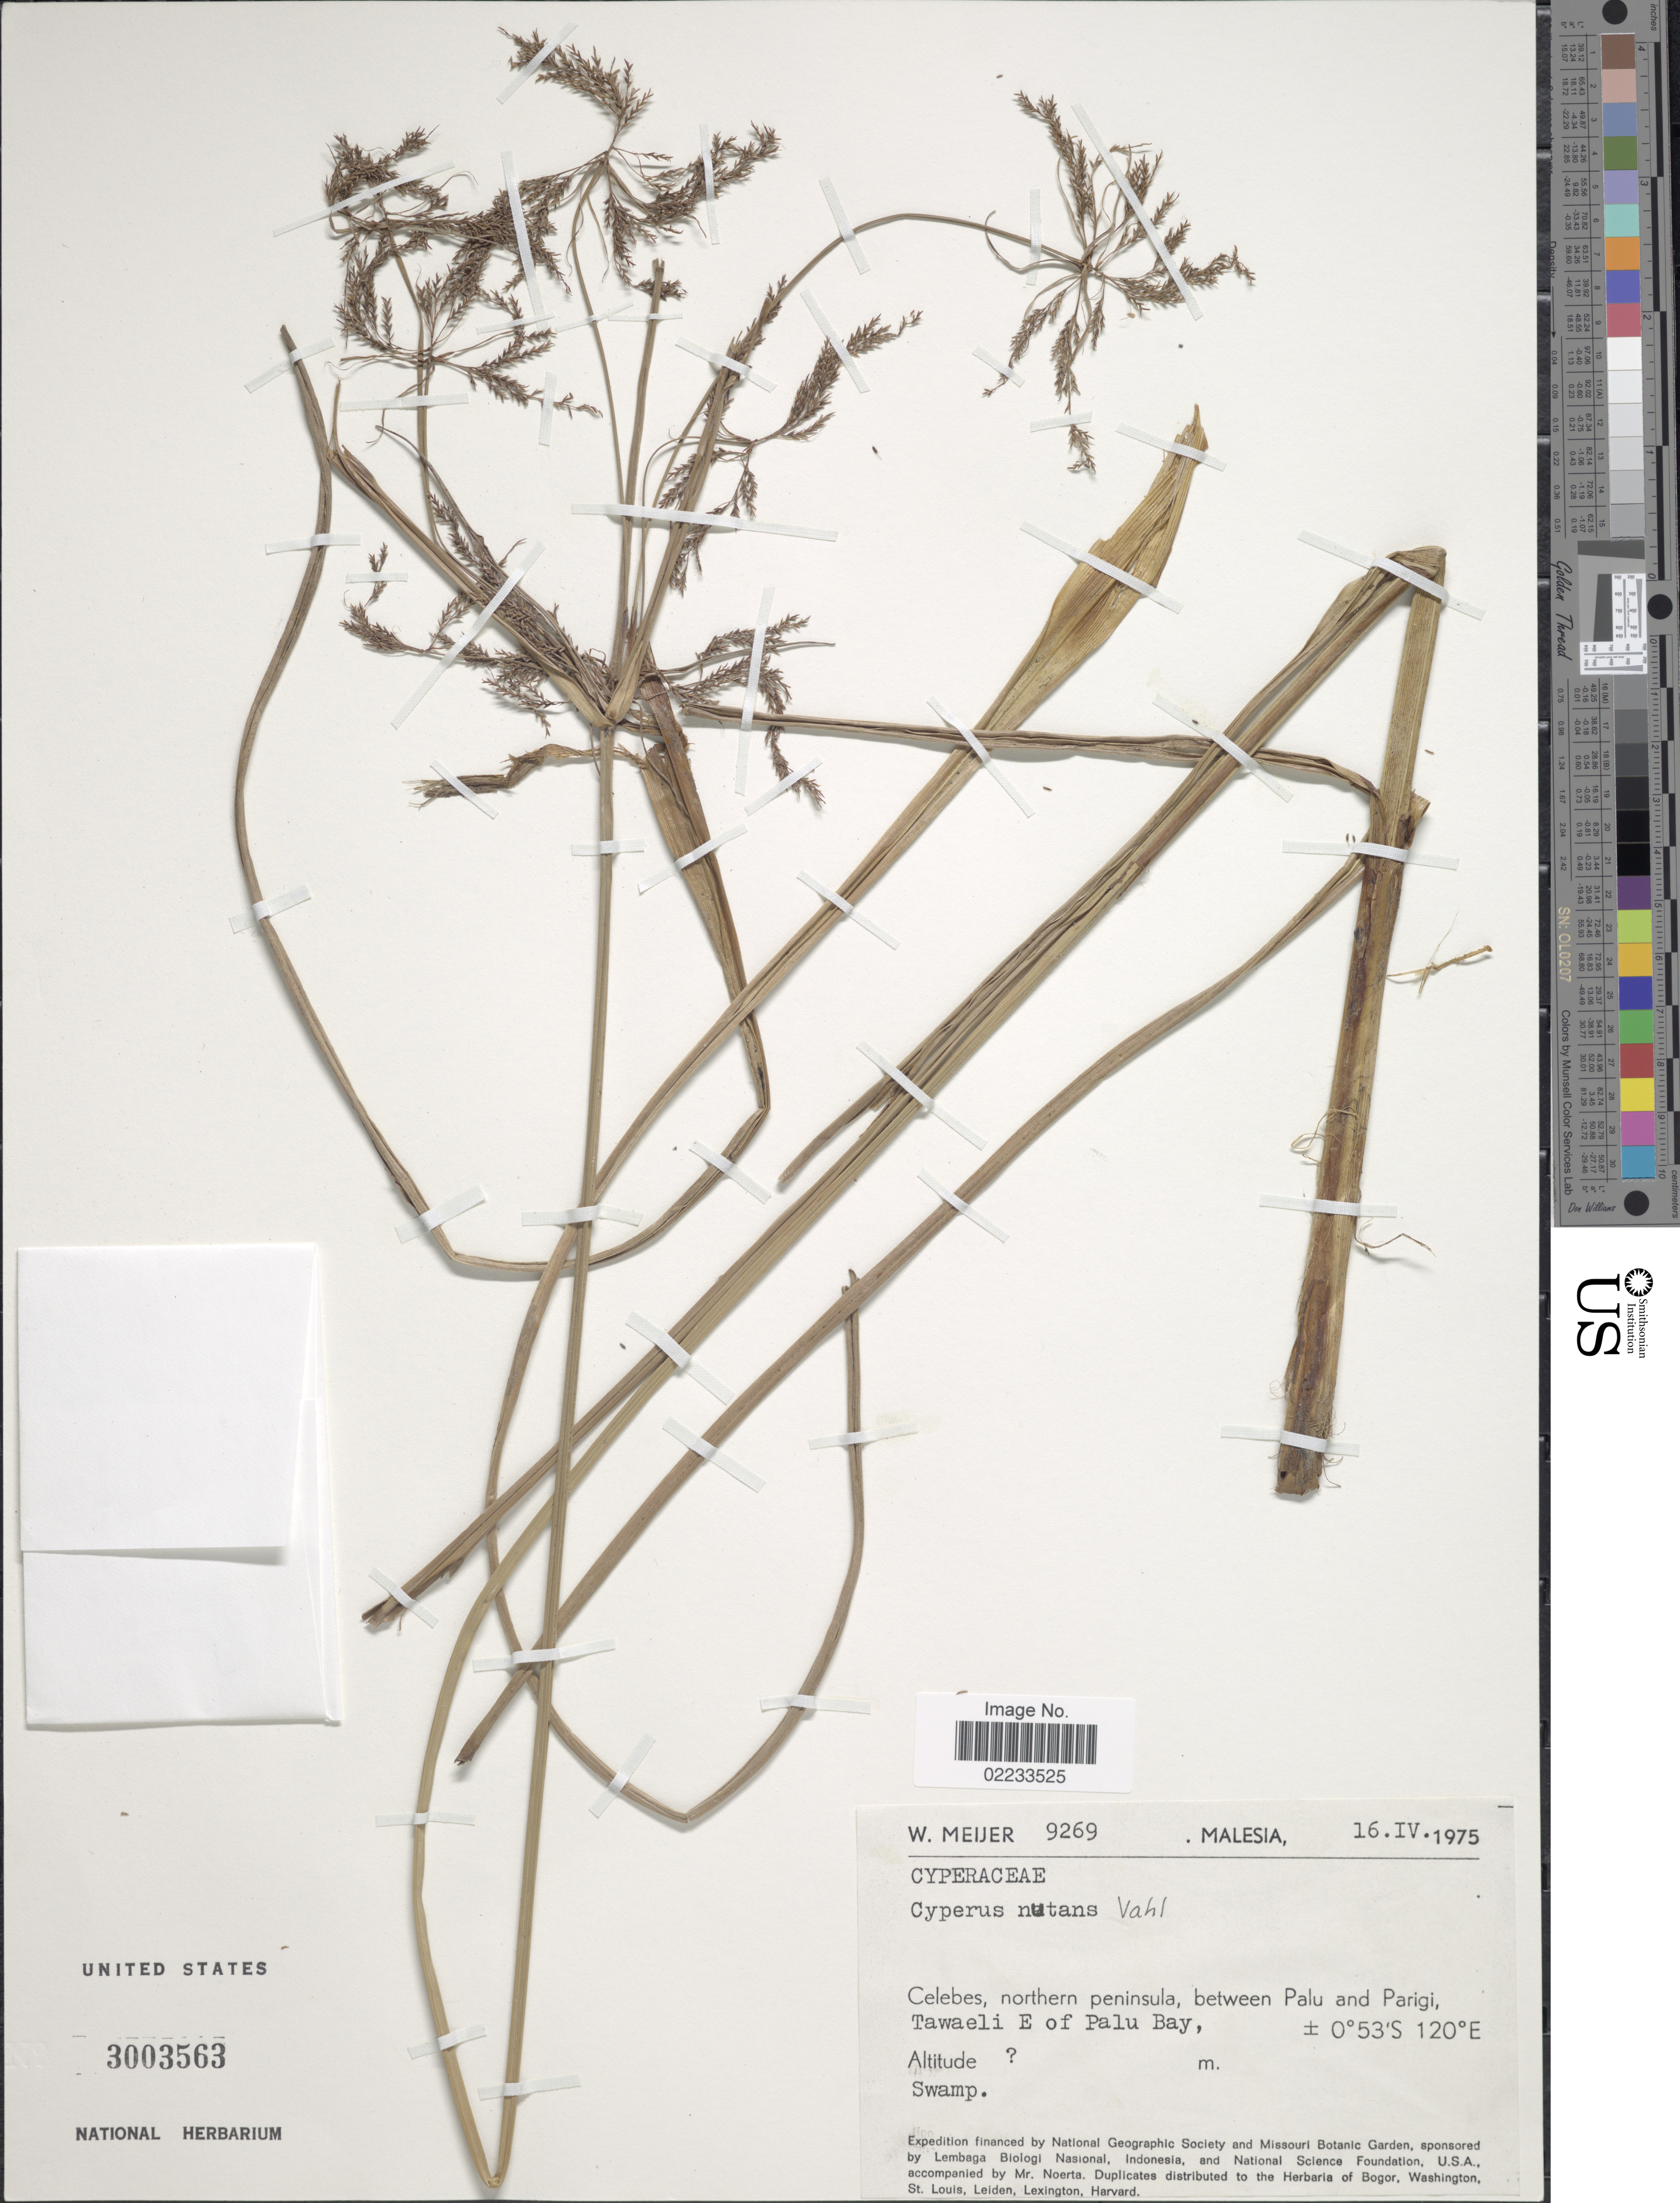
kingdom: Plantae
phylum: Tracheophyta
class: Liliopsida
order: Poales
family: Cyperaceae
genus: Cyperus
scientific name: Cyperus nutans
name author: Vahl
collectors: W. Meijer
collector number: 9269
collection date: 1975-04-16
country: Malaysia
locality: Malesia, Celebes, northern peninsula, between Palu and Parigi, Tawaeli E of Palu Bay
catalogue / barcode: US 3003563